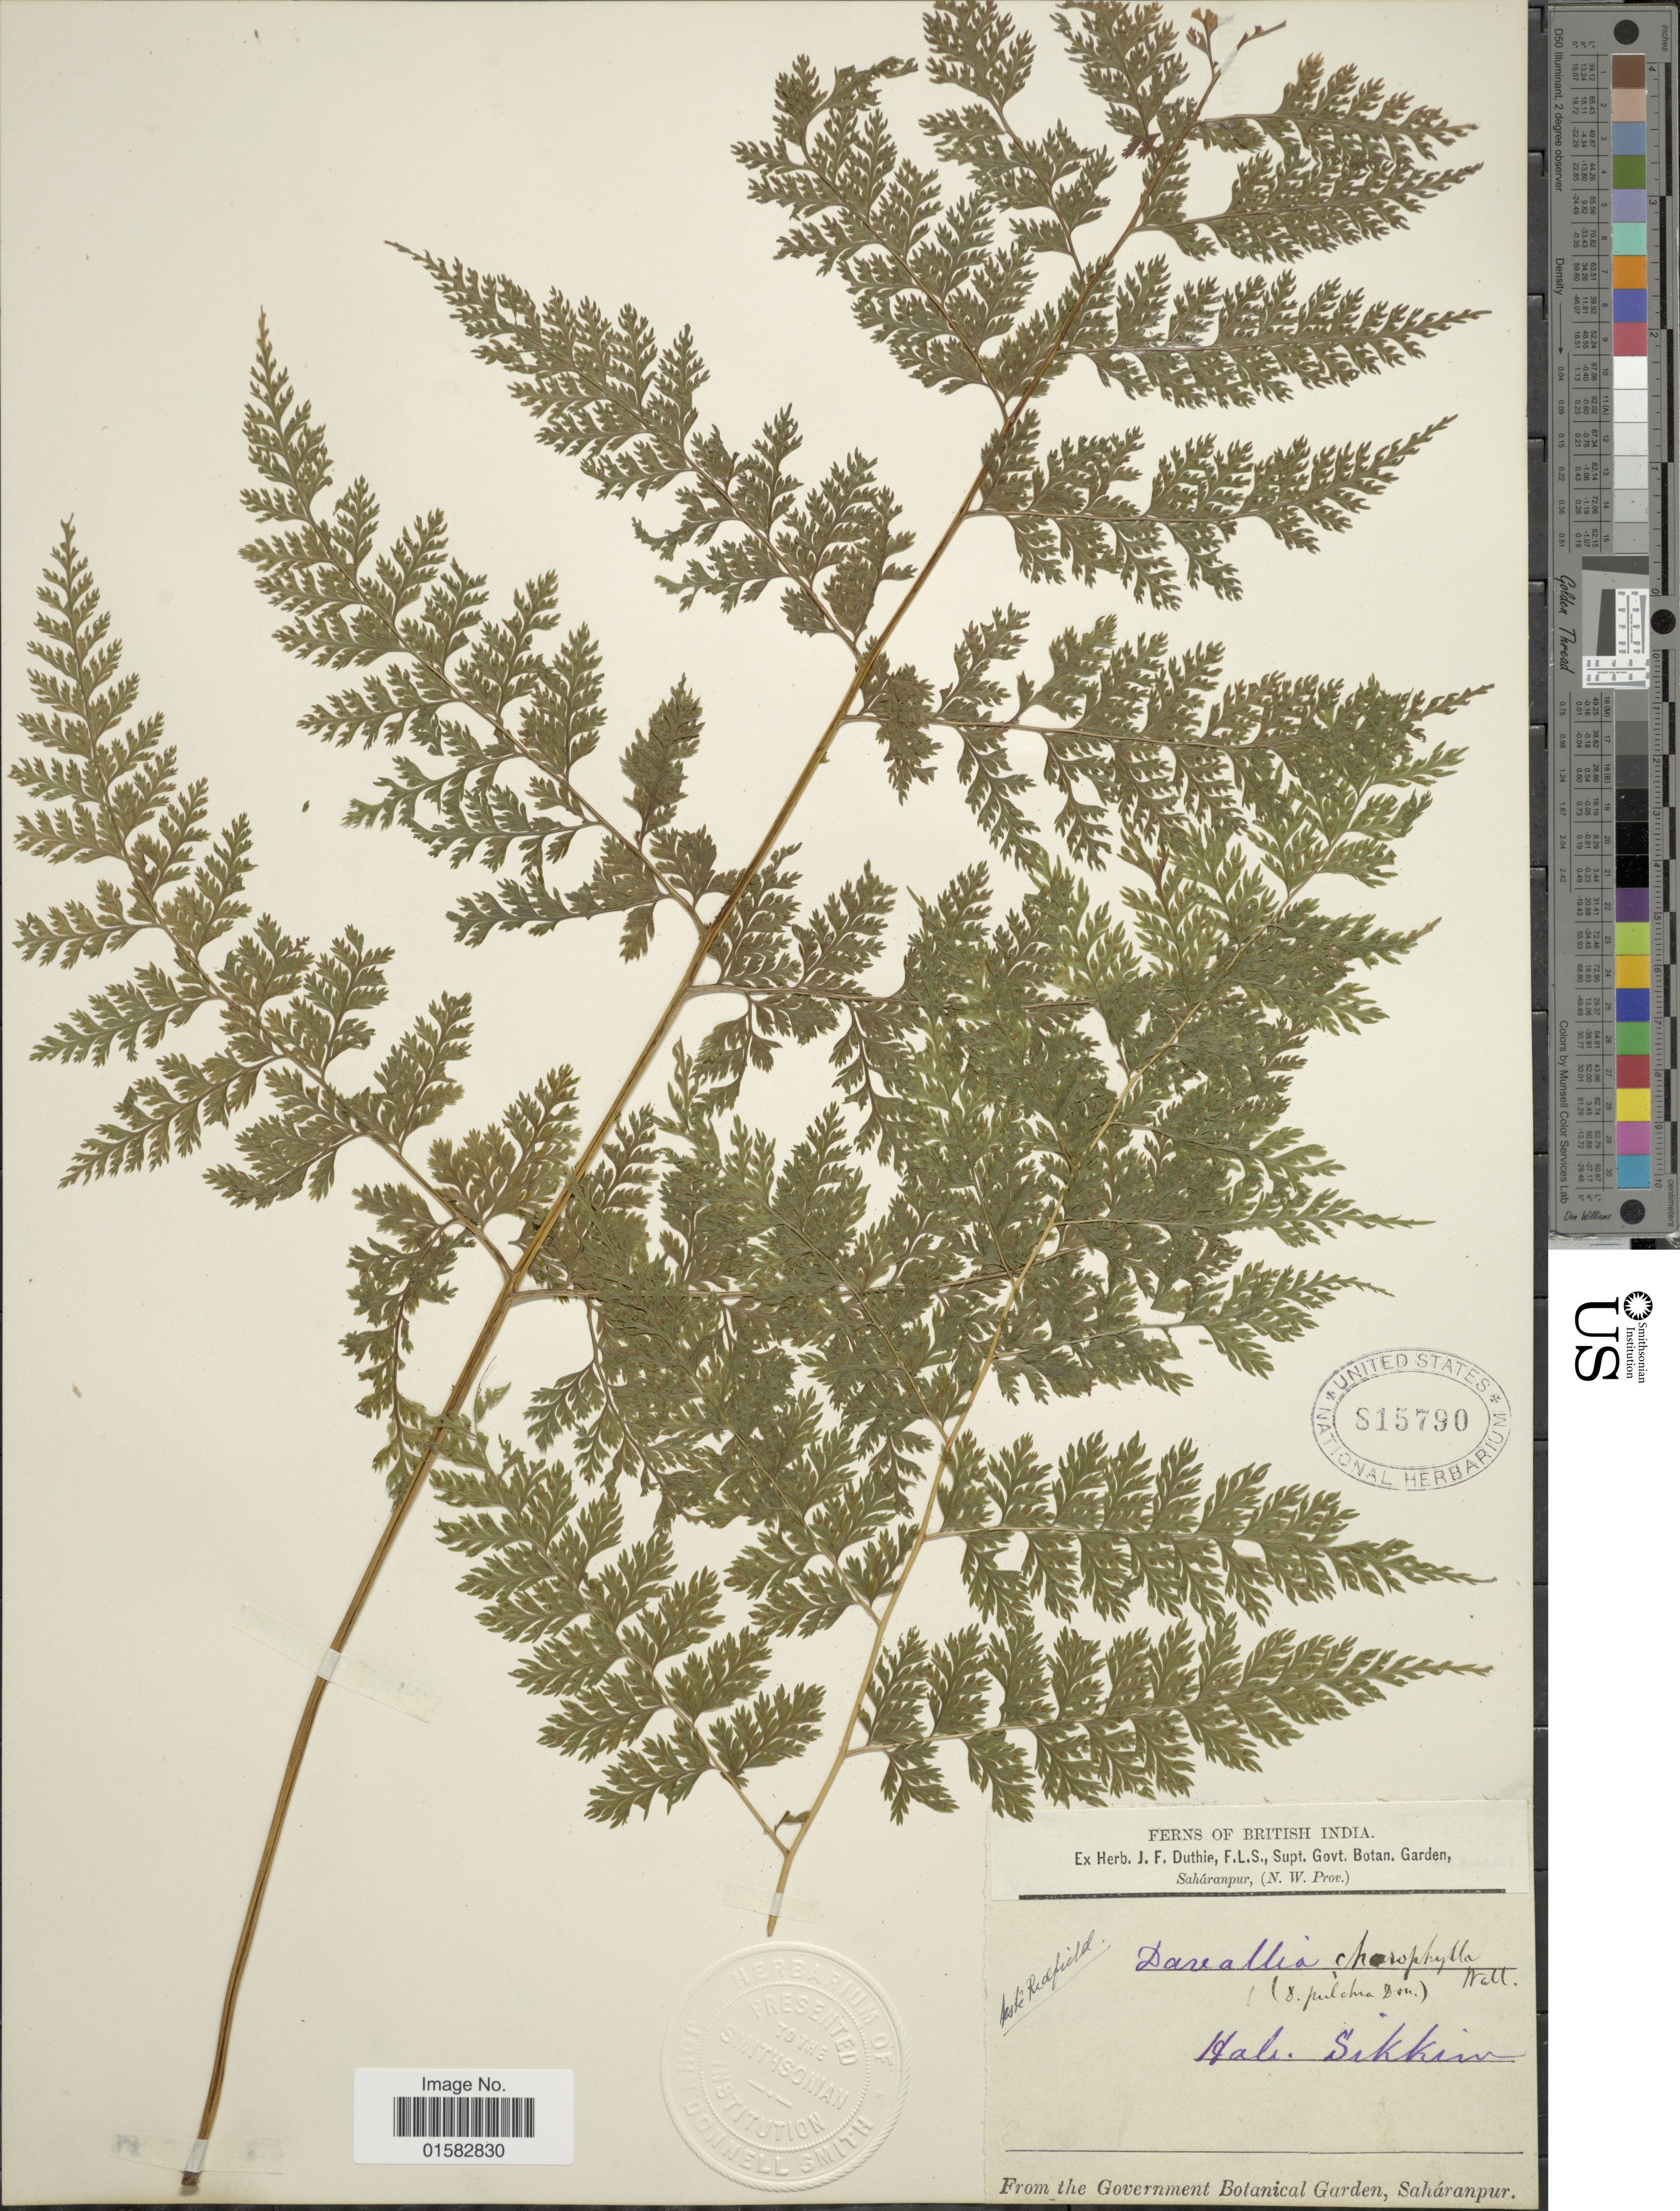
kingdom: Plantae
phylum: Tracheophyta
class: Polypodiopsida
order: Polypodiales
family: Davalliaceae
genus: Davallia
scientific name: Davallia pulchra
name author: D. Don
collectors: J. F. Duthie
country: India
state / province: Sikkim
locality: British India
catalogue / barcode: US 815790